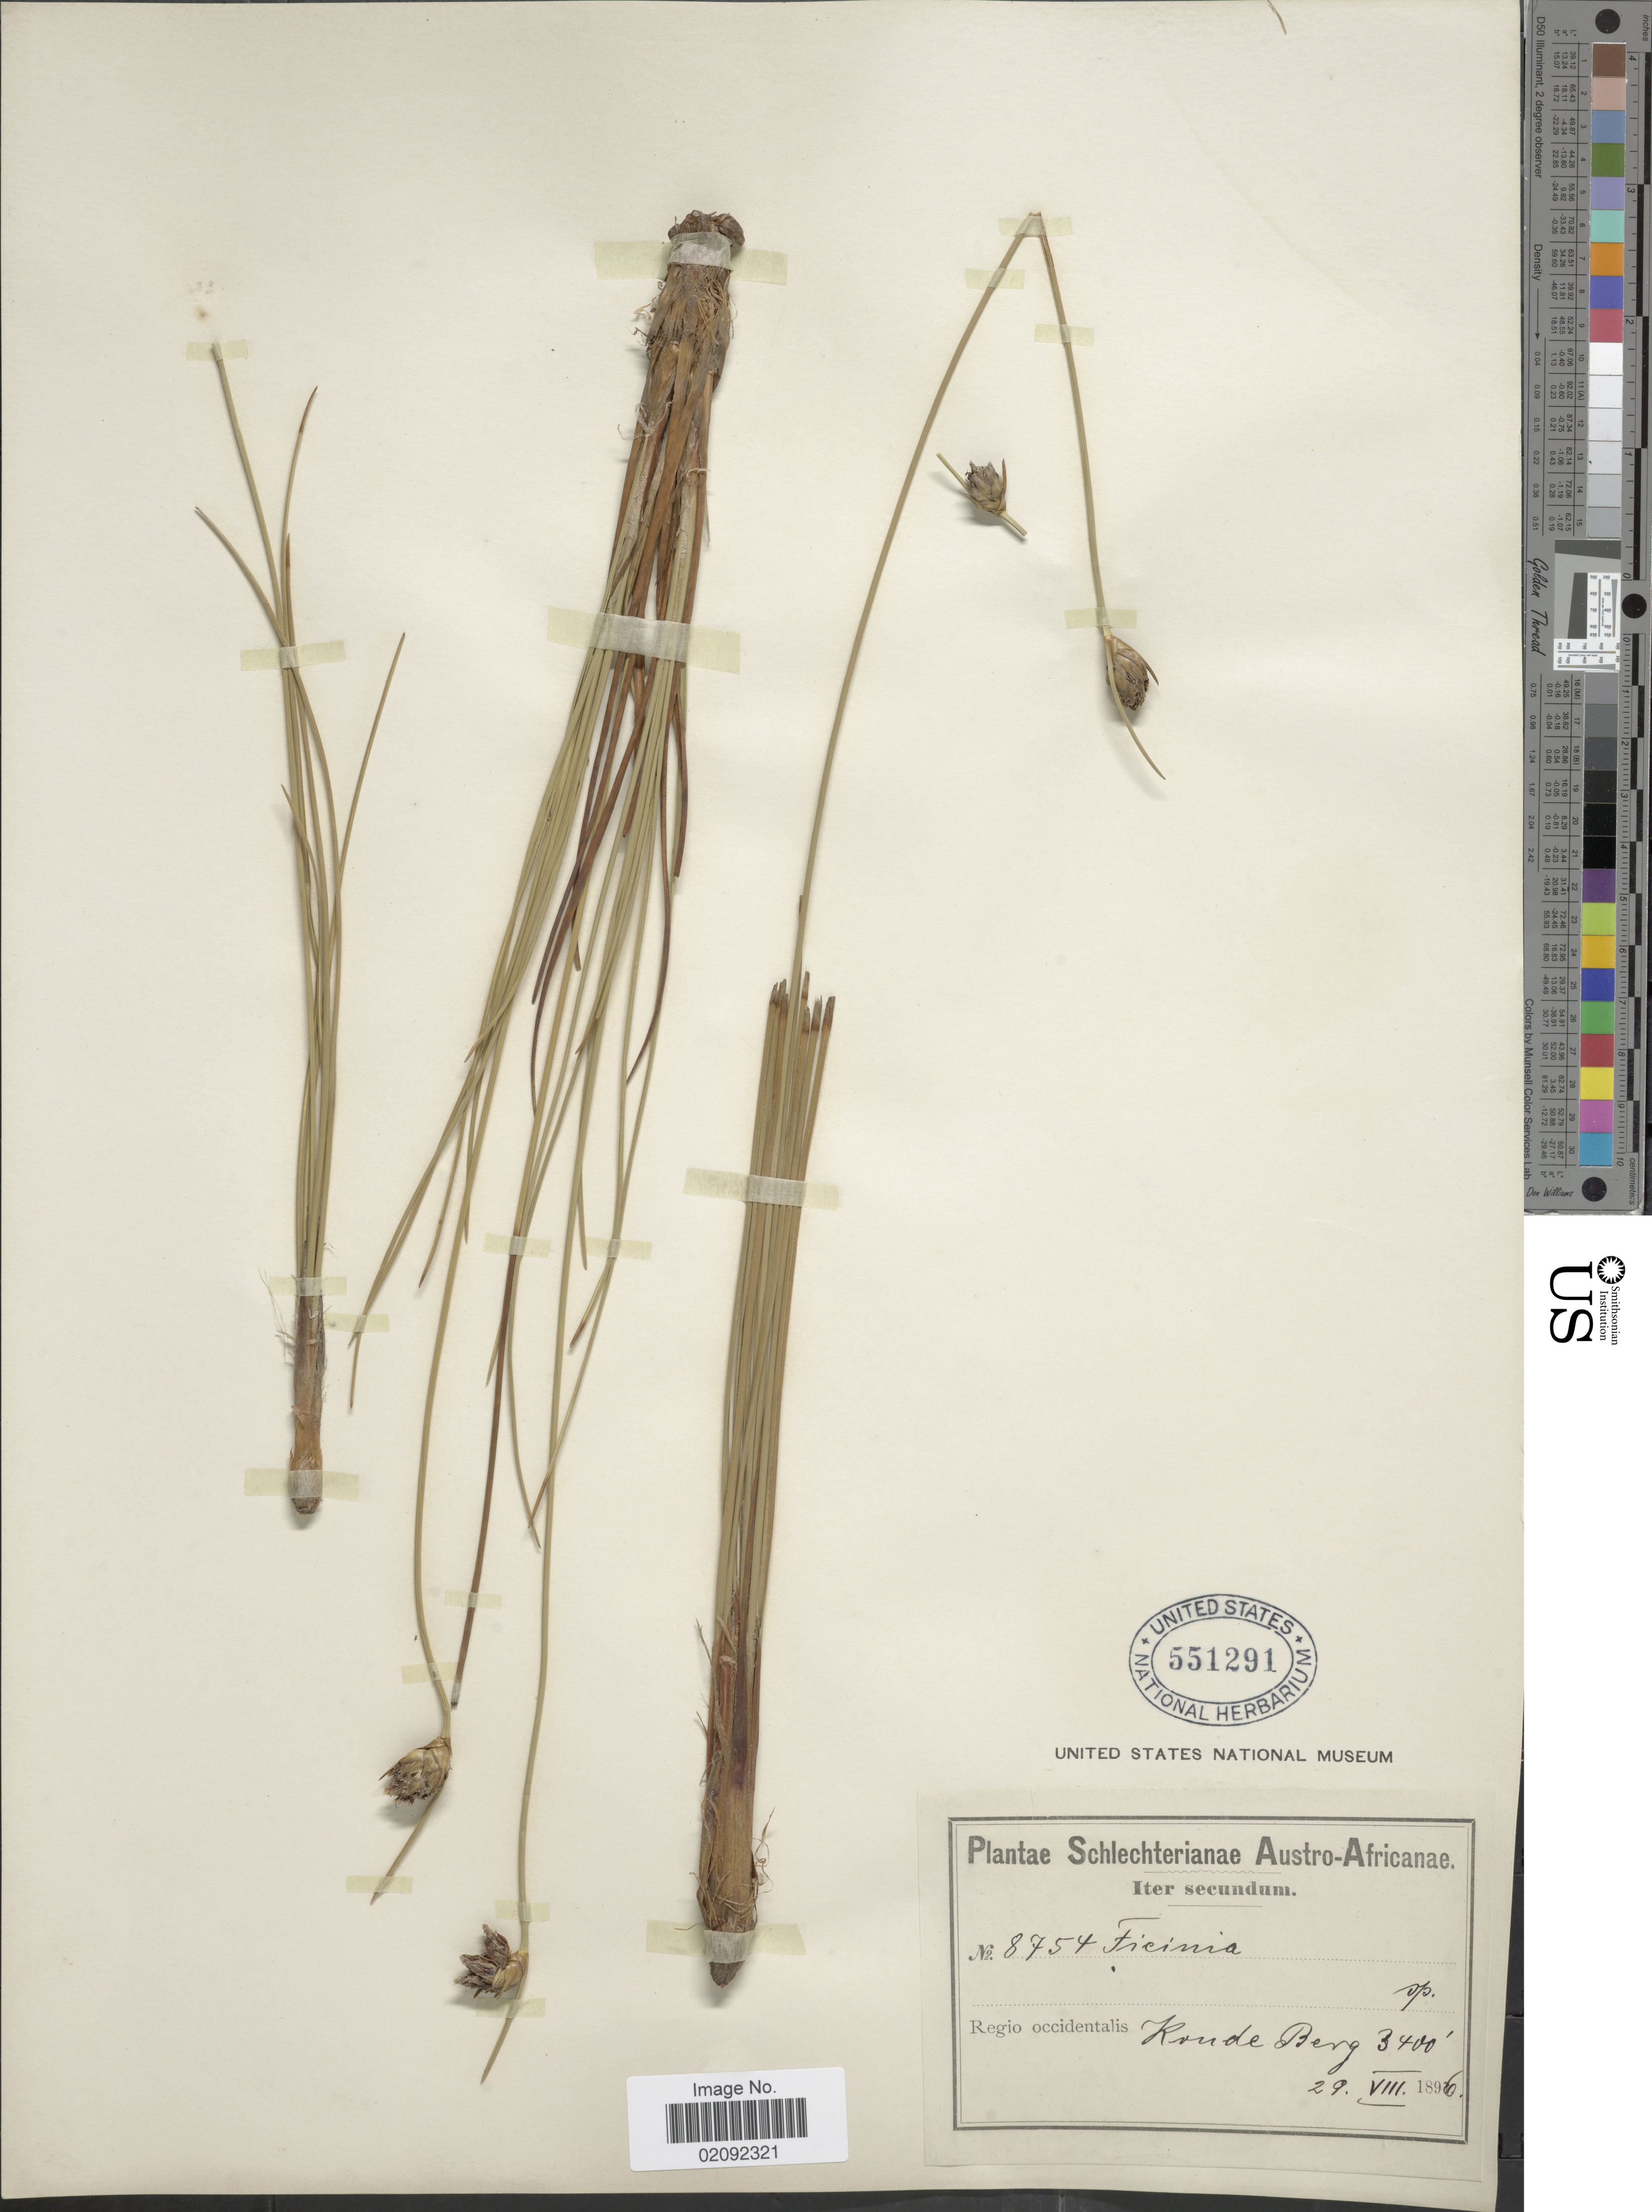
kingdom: Plantae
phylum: Tracheophyta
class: Liliopsida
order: Poales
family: Cyperaceae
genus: Ficinia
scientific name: Ficinia cedarbergensis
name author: T.H. Arnold & Gordon-Gray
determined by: Strong, Mark T., (BOT), Smithsonian Institution - National Museum of Natural History (UNITED STATES)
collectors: Schlechter, --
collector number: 8754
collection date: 1896-08-29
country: South Africa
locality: Austro-Africanae, Regio occidentalis, Koude Berg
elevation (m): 1036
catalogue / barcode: US 551291